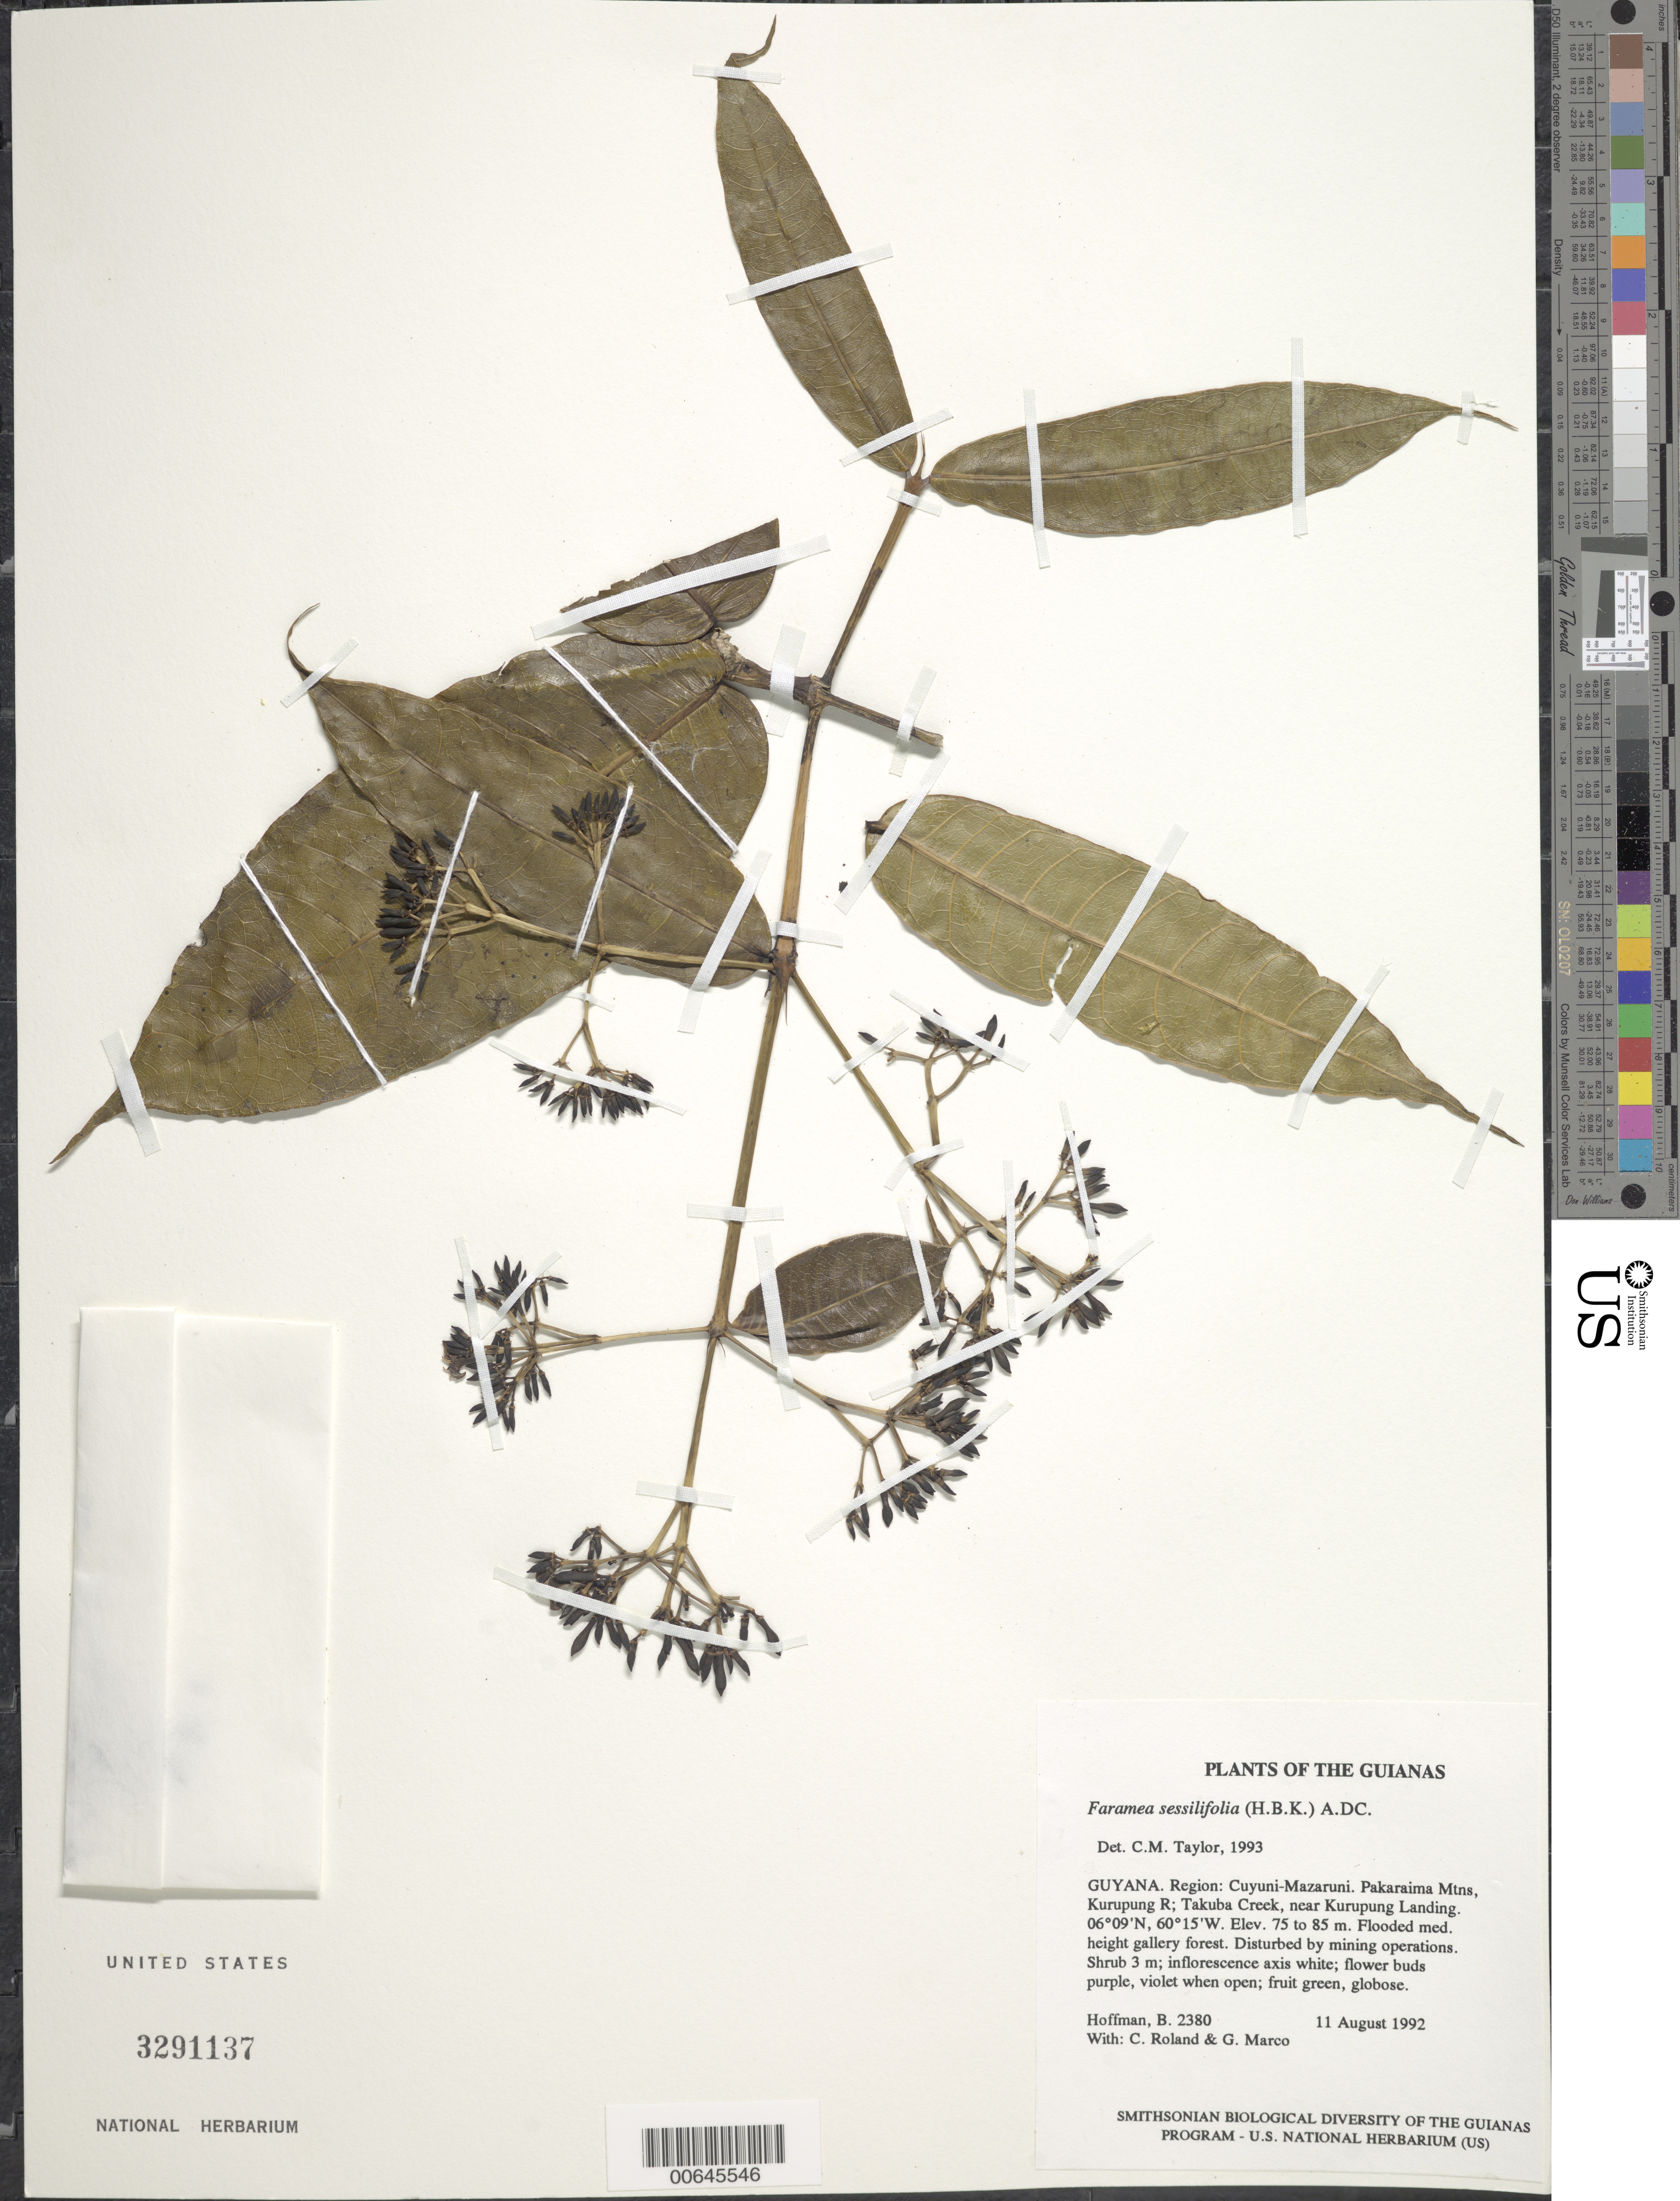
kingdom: Plantae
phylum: Tracheophyta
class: Magnoliopsida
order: Gentianales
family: Rubiaceae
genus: Faramea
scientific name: Faramea sessilifolia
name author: (Kunth) DC.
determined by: Taylor, Charlotte M.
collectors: B. Hoffman, C. Roland & G. Marco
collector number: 2380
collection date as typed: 11 August 1992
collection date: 1992-08-11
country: Guyana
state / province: Cuyuni-Mazaruni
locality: Pakaraima Mountains, Kurupung River; Takuba Creek, near Kurupung Landing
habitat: Flooded med. height gallery forest. Disturbed by mining operations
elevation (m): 75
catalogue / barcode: US 3291137